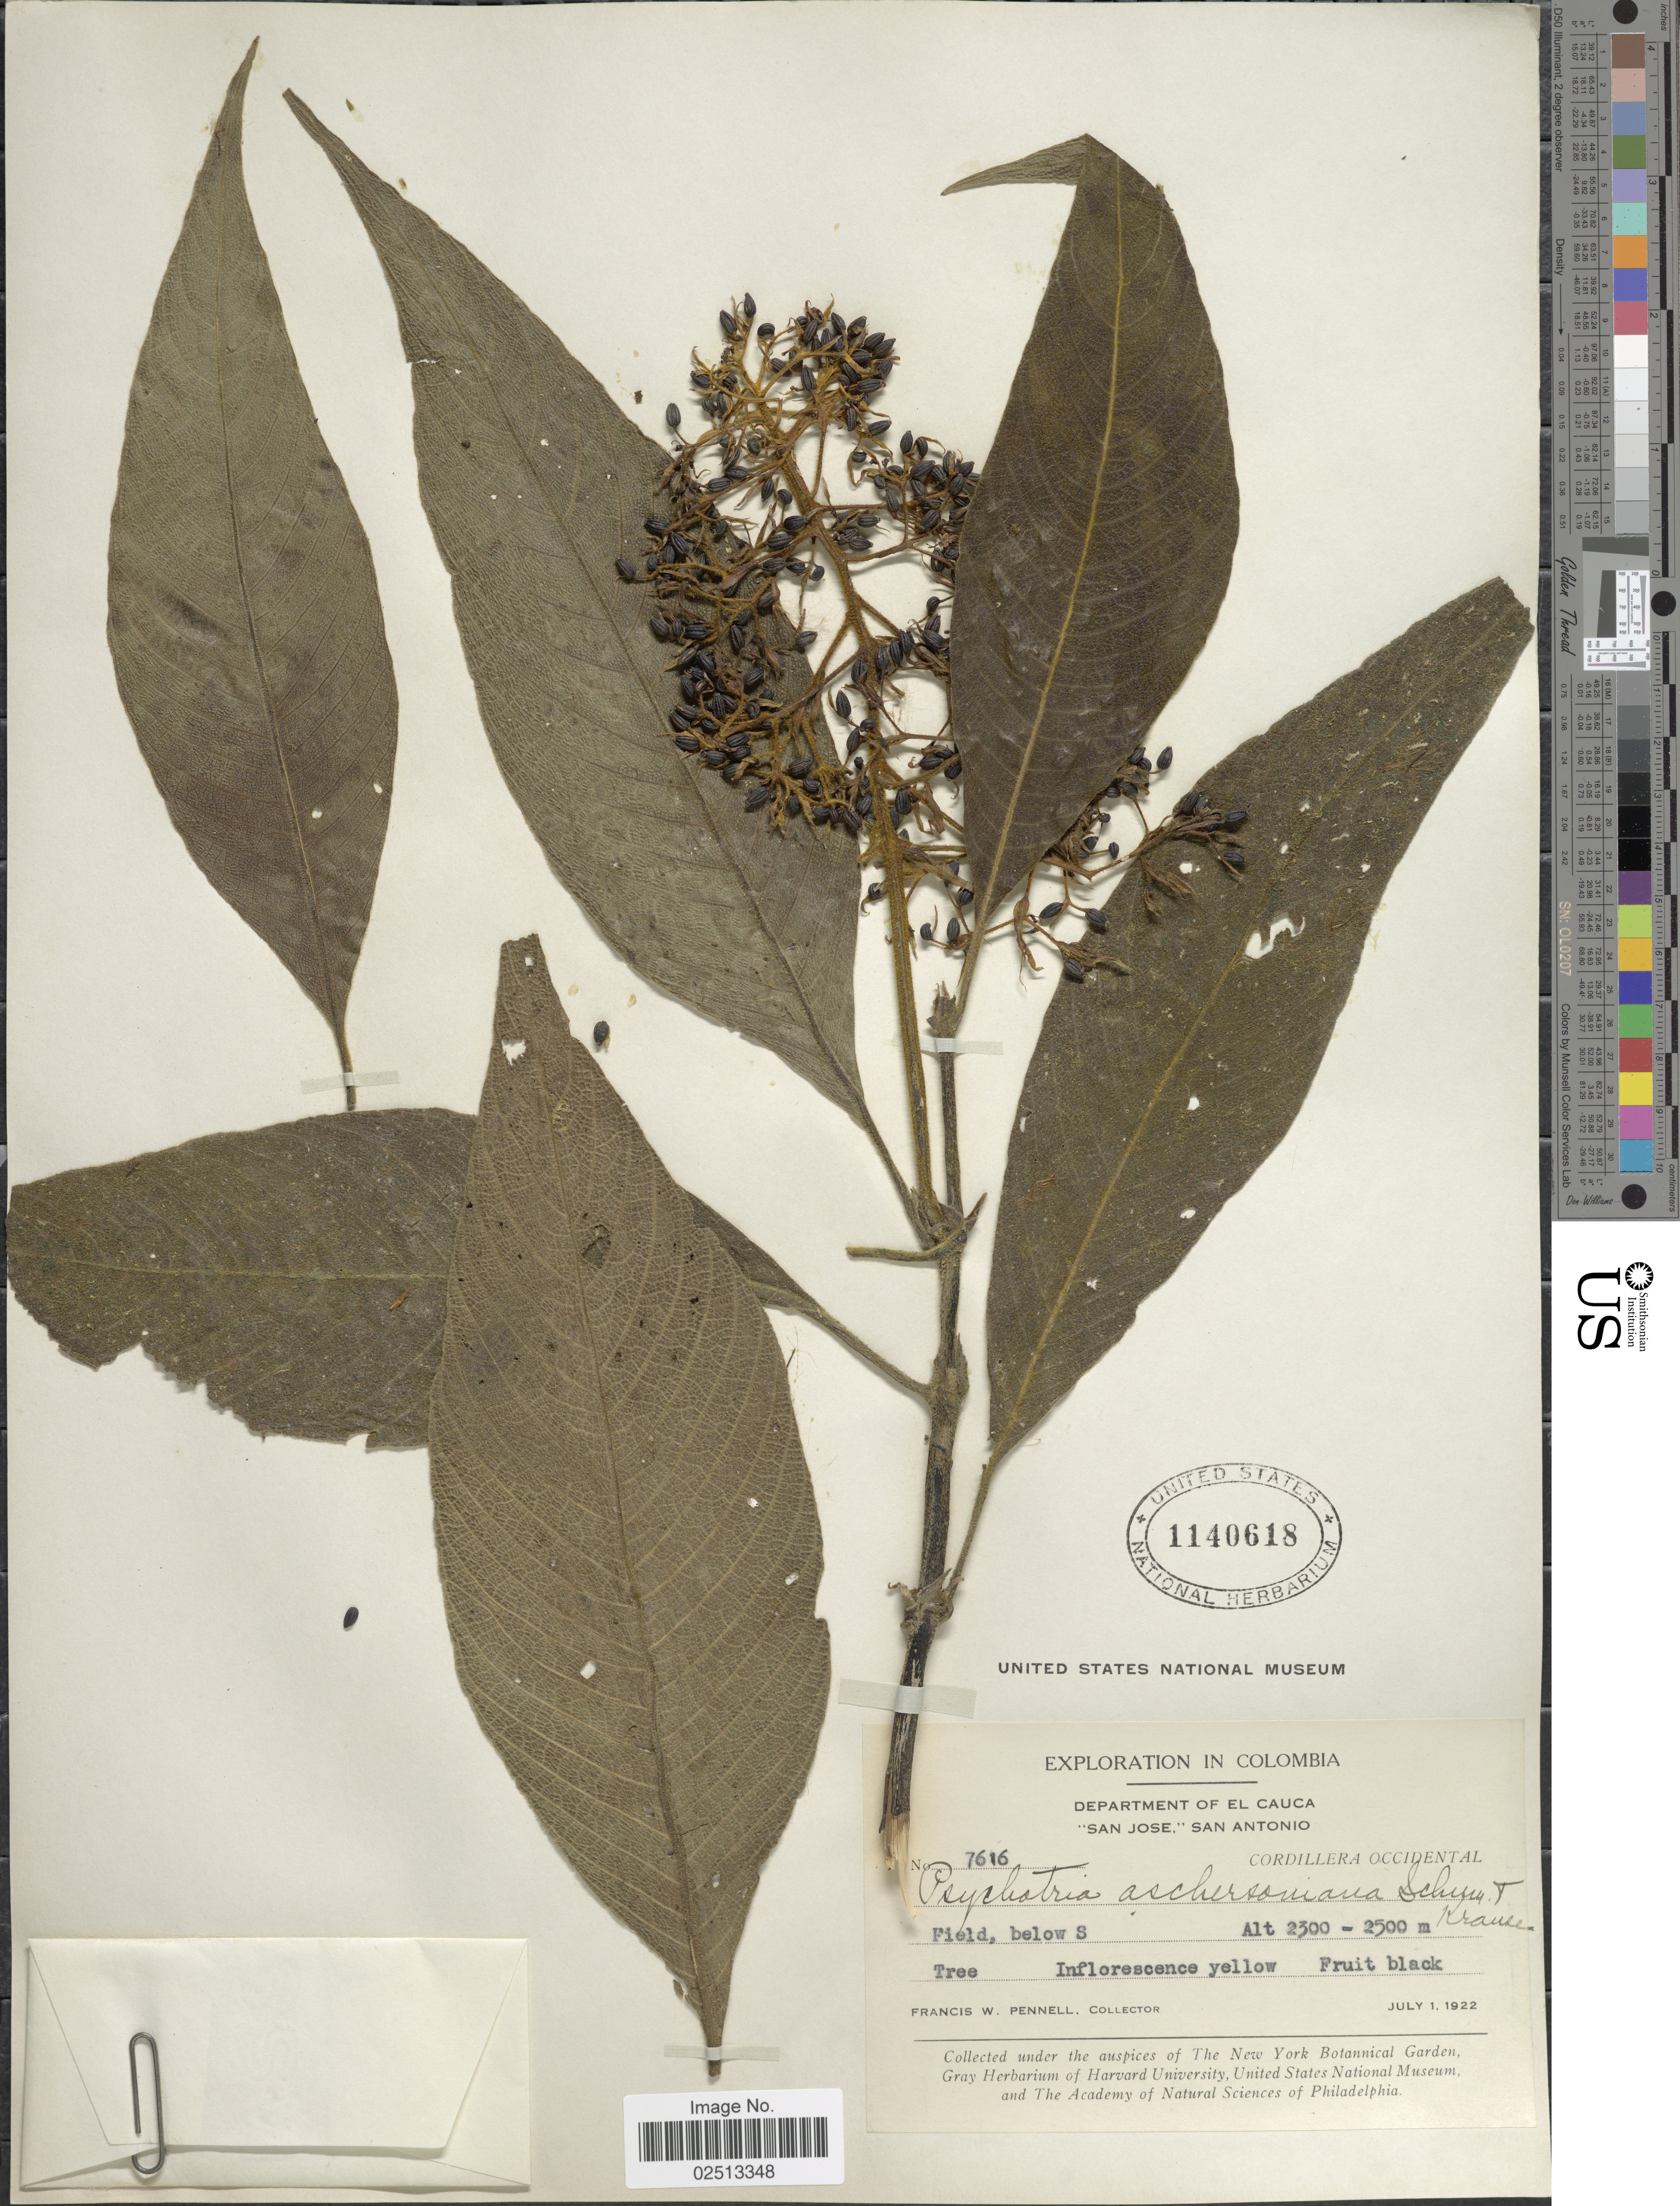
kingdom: Plantae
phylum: Tracheophyta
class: Magnoliopsida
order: Gentianales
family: Rubiaceae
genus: Psychotria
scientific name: Psychotria aschersoniana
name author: K. Schum. & K. Krause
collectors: F. W. Pennell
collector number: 7616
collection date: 1922-07-01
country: Colombia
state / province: Valle del Cauca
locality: Departament of El Cauca, "San Jose", San Antonio. Cordillera Occidental.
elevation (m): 2300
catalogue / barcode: US 1140618